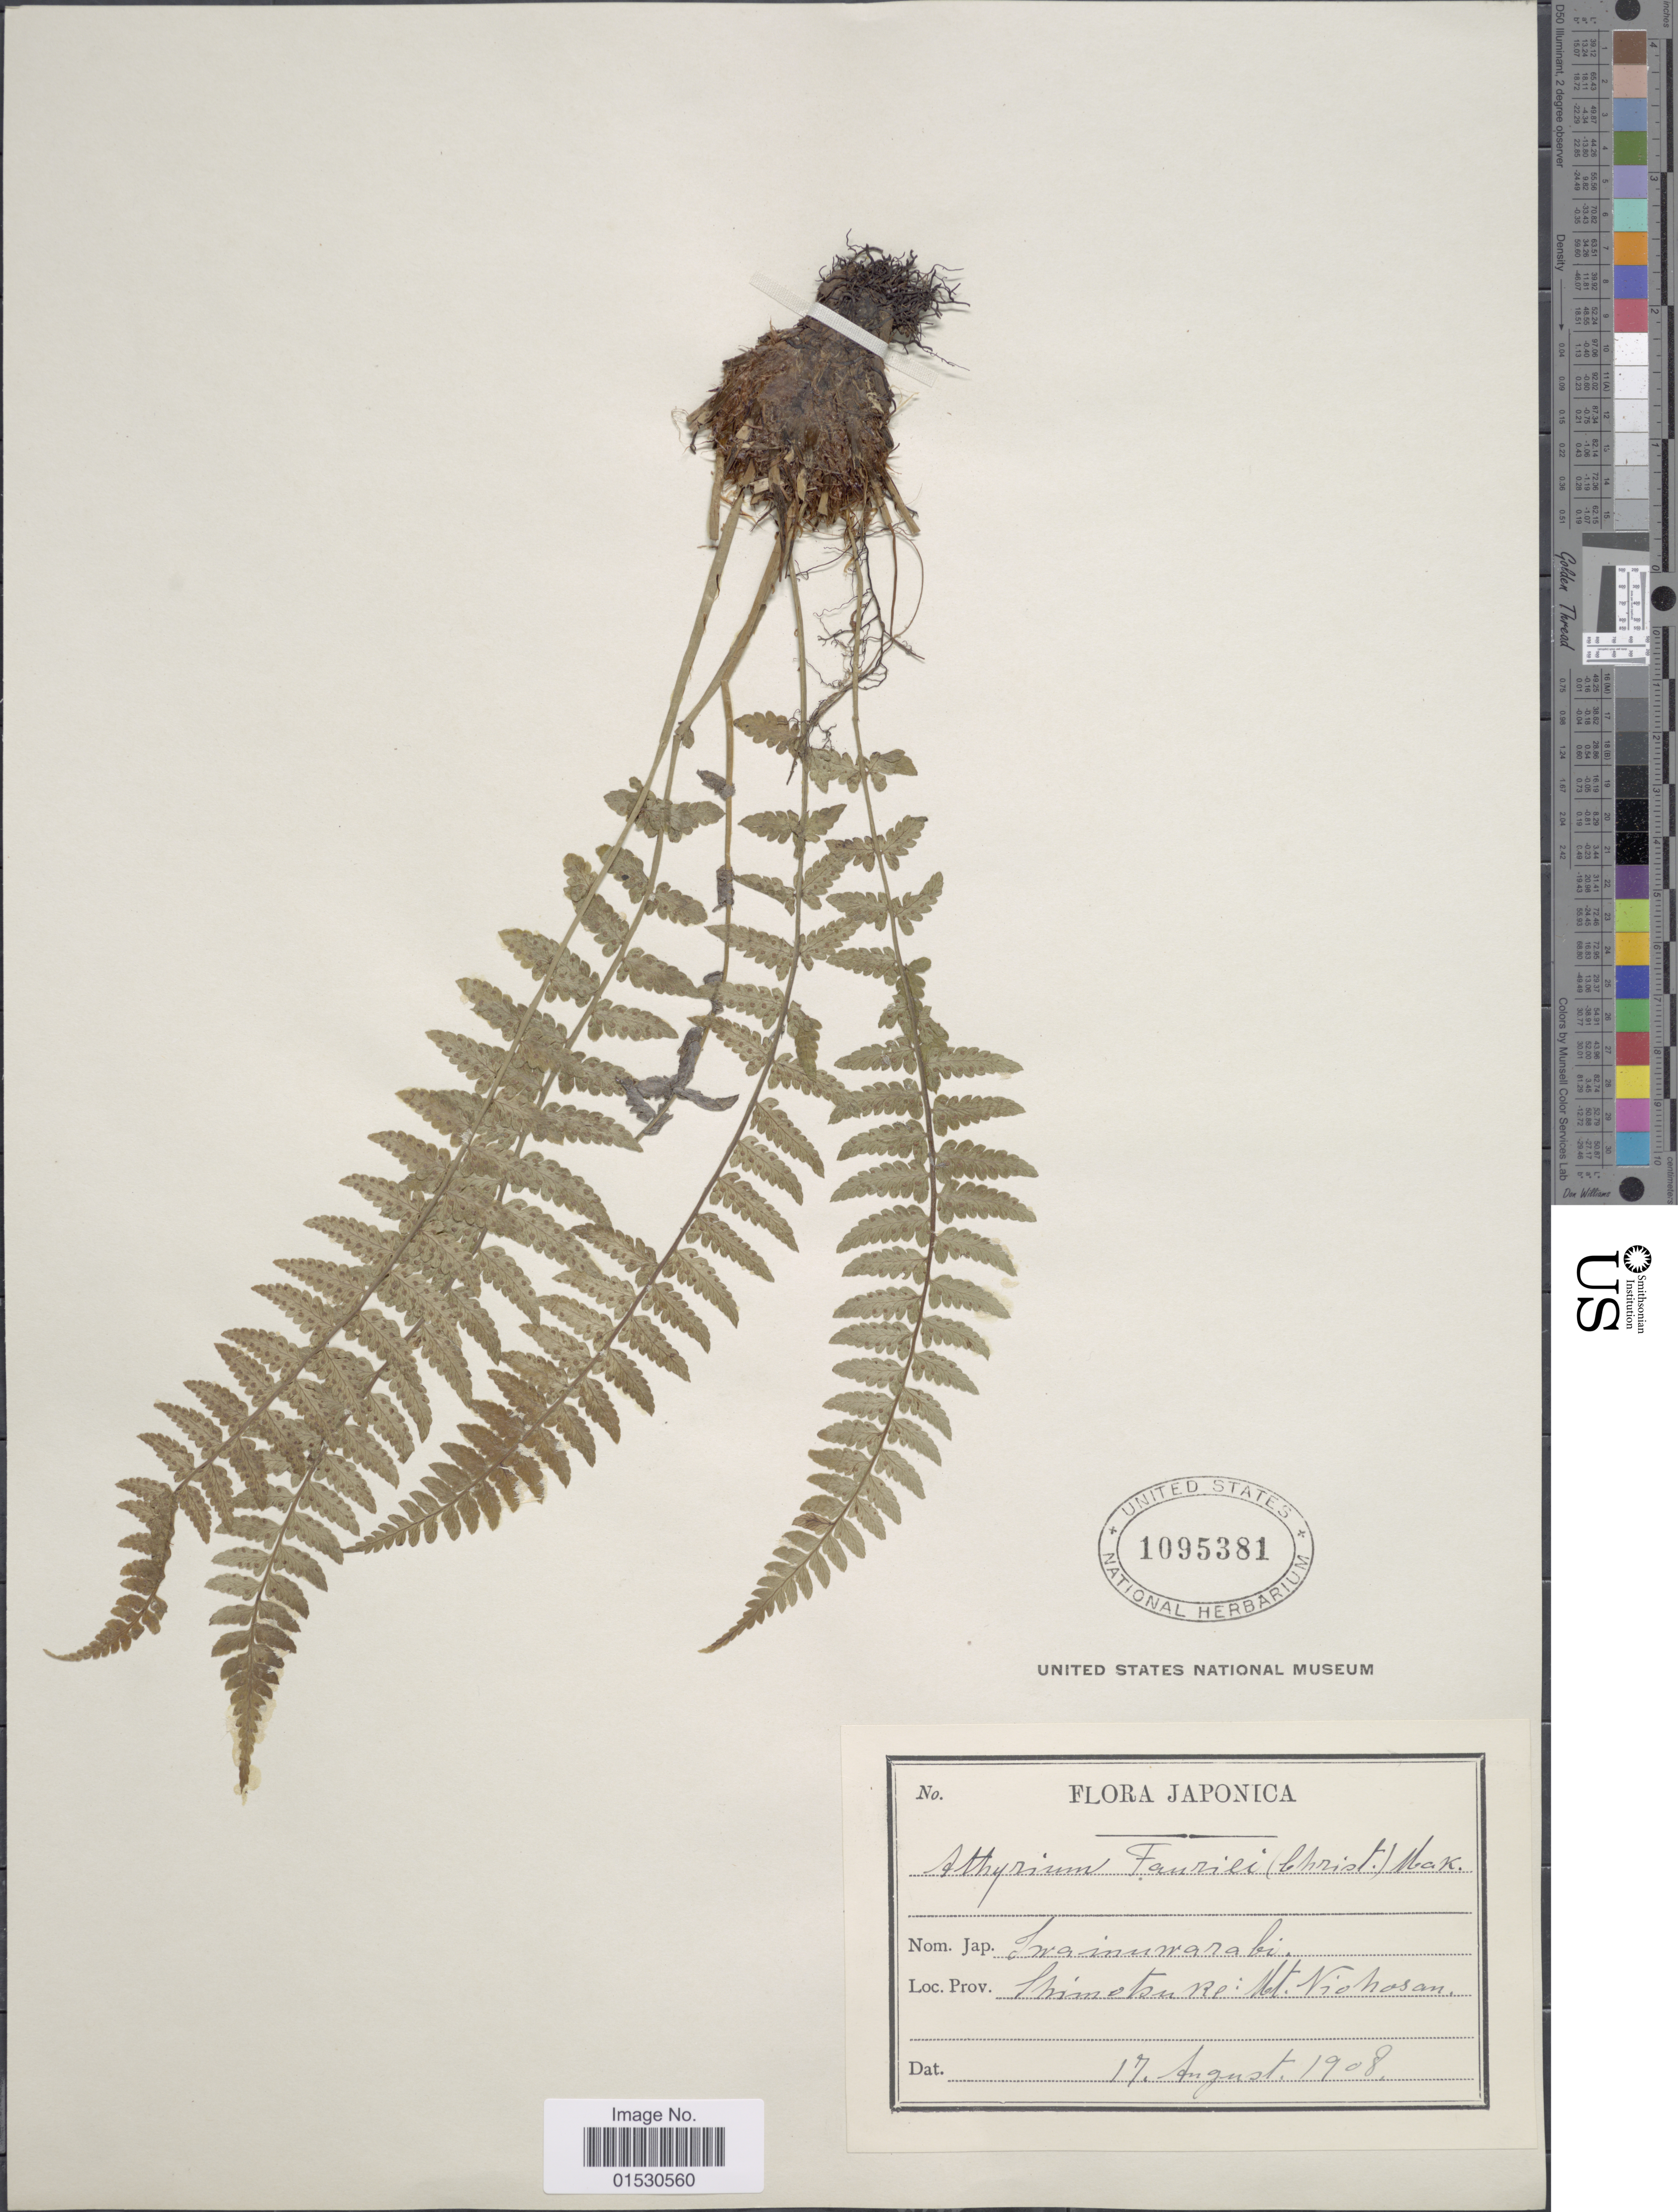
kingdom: Plantae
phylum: Tracheophyta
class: Polypodiopsida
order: Polypodiales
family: Athyriaceae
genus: Athyrium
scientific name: Athyrium fauriei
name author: (Christ) Makino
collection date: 1908-08-17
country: Japan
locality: Shimotsuke. Mt. Niohosan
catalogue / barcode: US 1095381